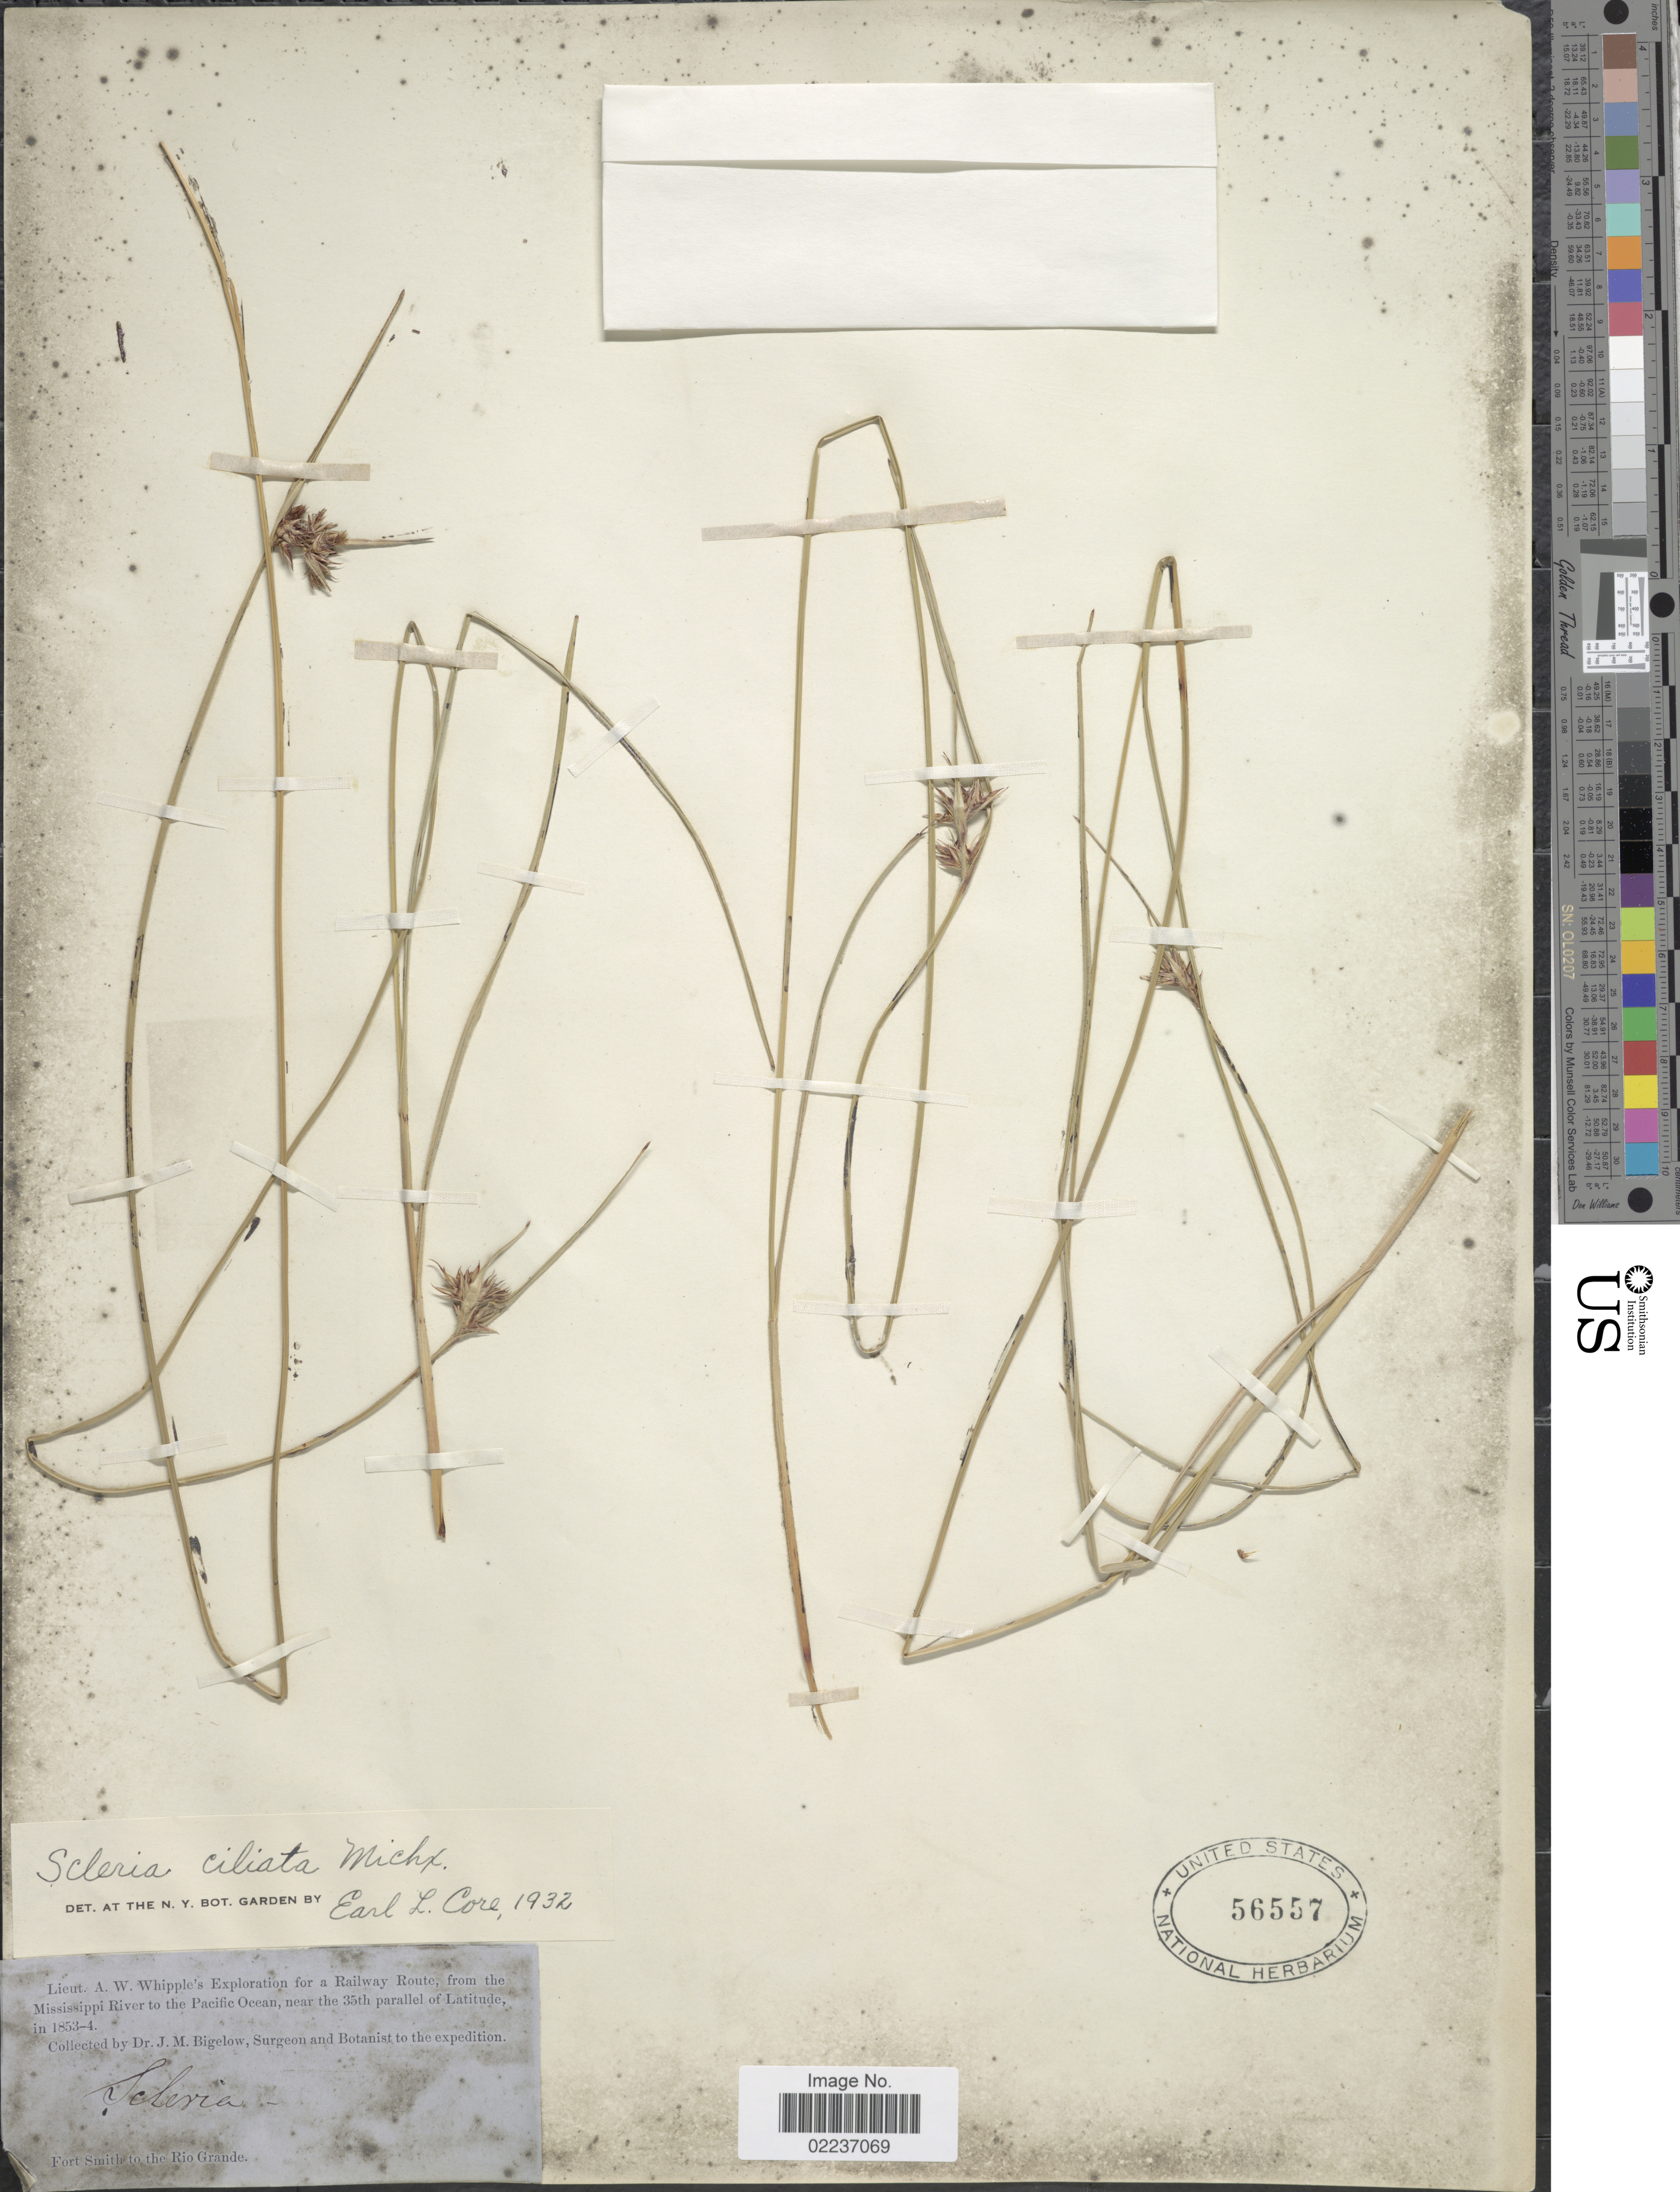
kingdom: Plantae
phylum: Tracheophyta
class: Liliopsida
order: Poales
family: Cyperaceae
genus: Scleria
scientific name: Scleria ciliata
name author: Michx.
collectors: J. M. Bigelow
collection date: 1853/1854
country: United States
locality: Railway Route, from the Missippi River to the Pacific Ocean, near the 35th parallel of Latitude, Fort Smith to the Rio Grande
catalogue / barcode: US 56557